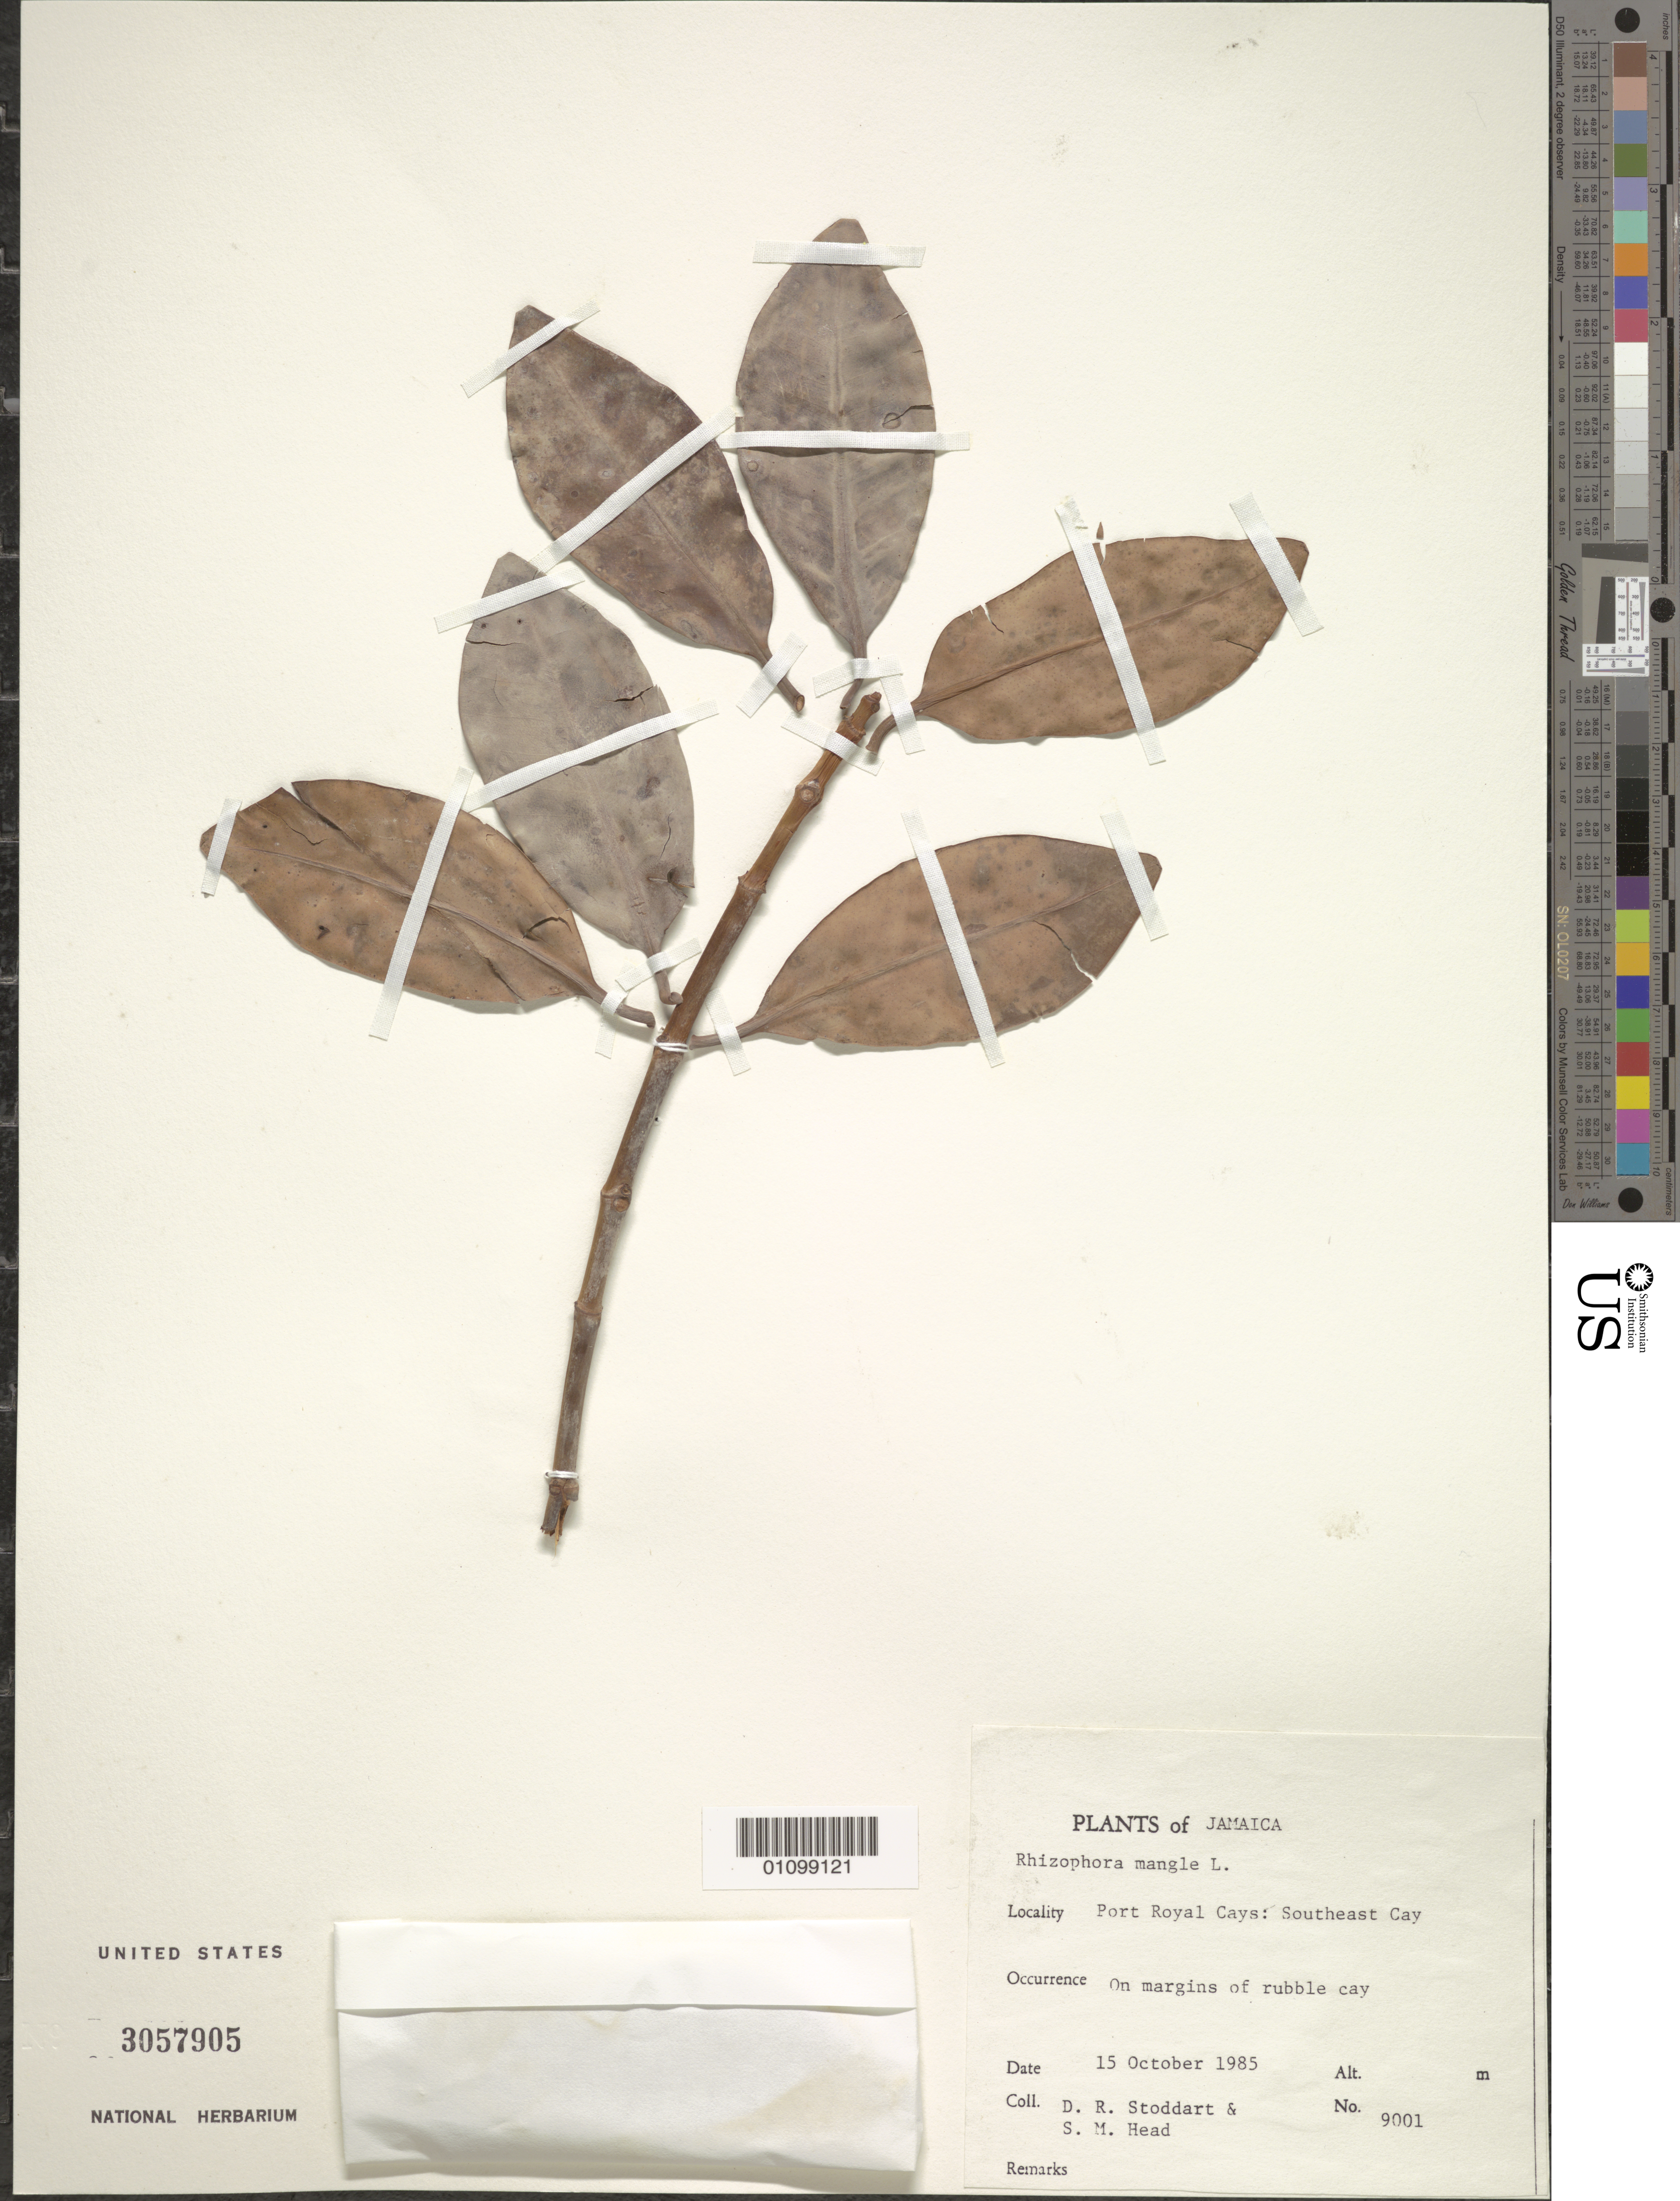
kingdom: Plantae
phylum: Tracheophyta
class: Magnoliopsida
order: Malpighiales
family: Rhizophoraceae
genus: Rhizophora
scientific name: Rhizophora mangle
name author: L.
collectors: D. R. Stoddart & S. Head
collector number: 9001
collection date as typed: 15 Oct 1985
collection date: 1985-10-15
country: Jamaica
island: Jamaica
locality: Port Royal Cays: SE Cay. On margins of rubble cay.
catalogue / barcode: US 3057905